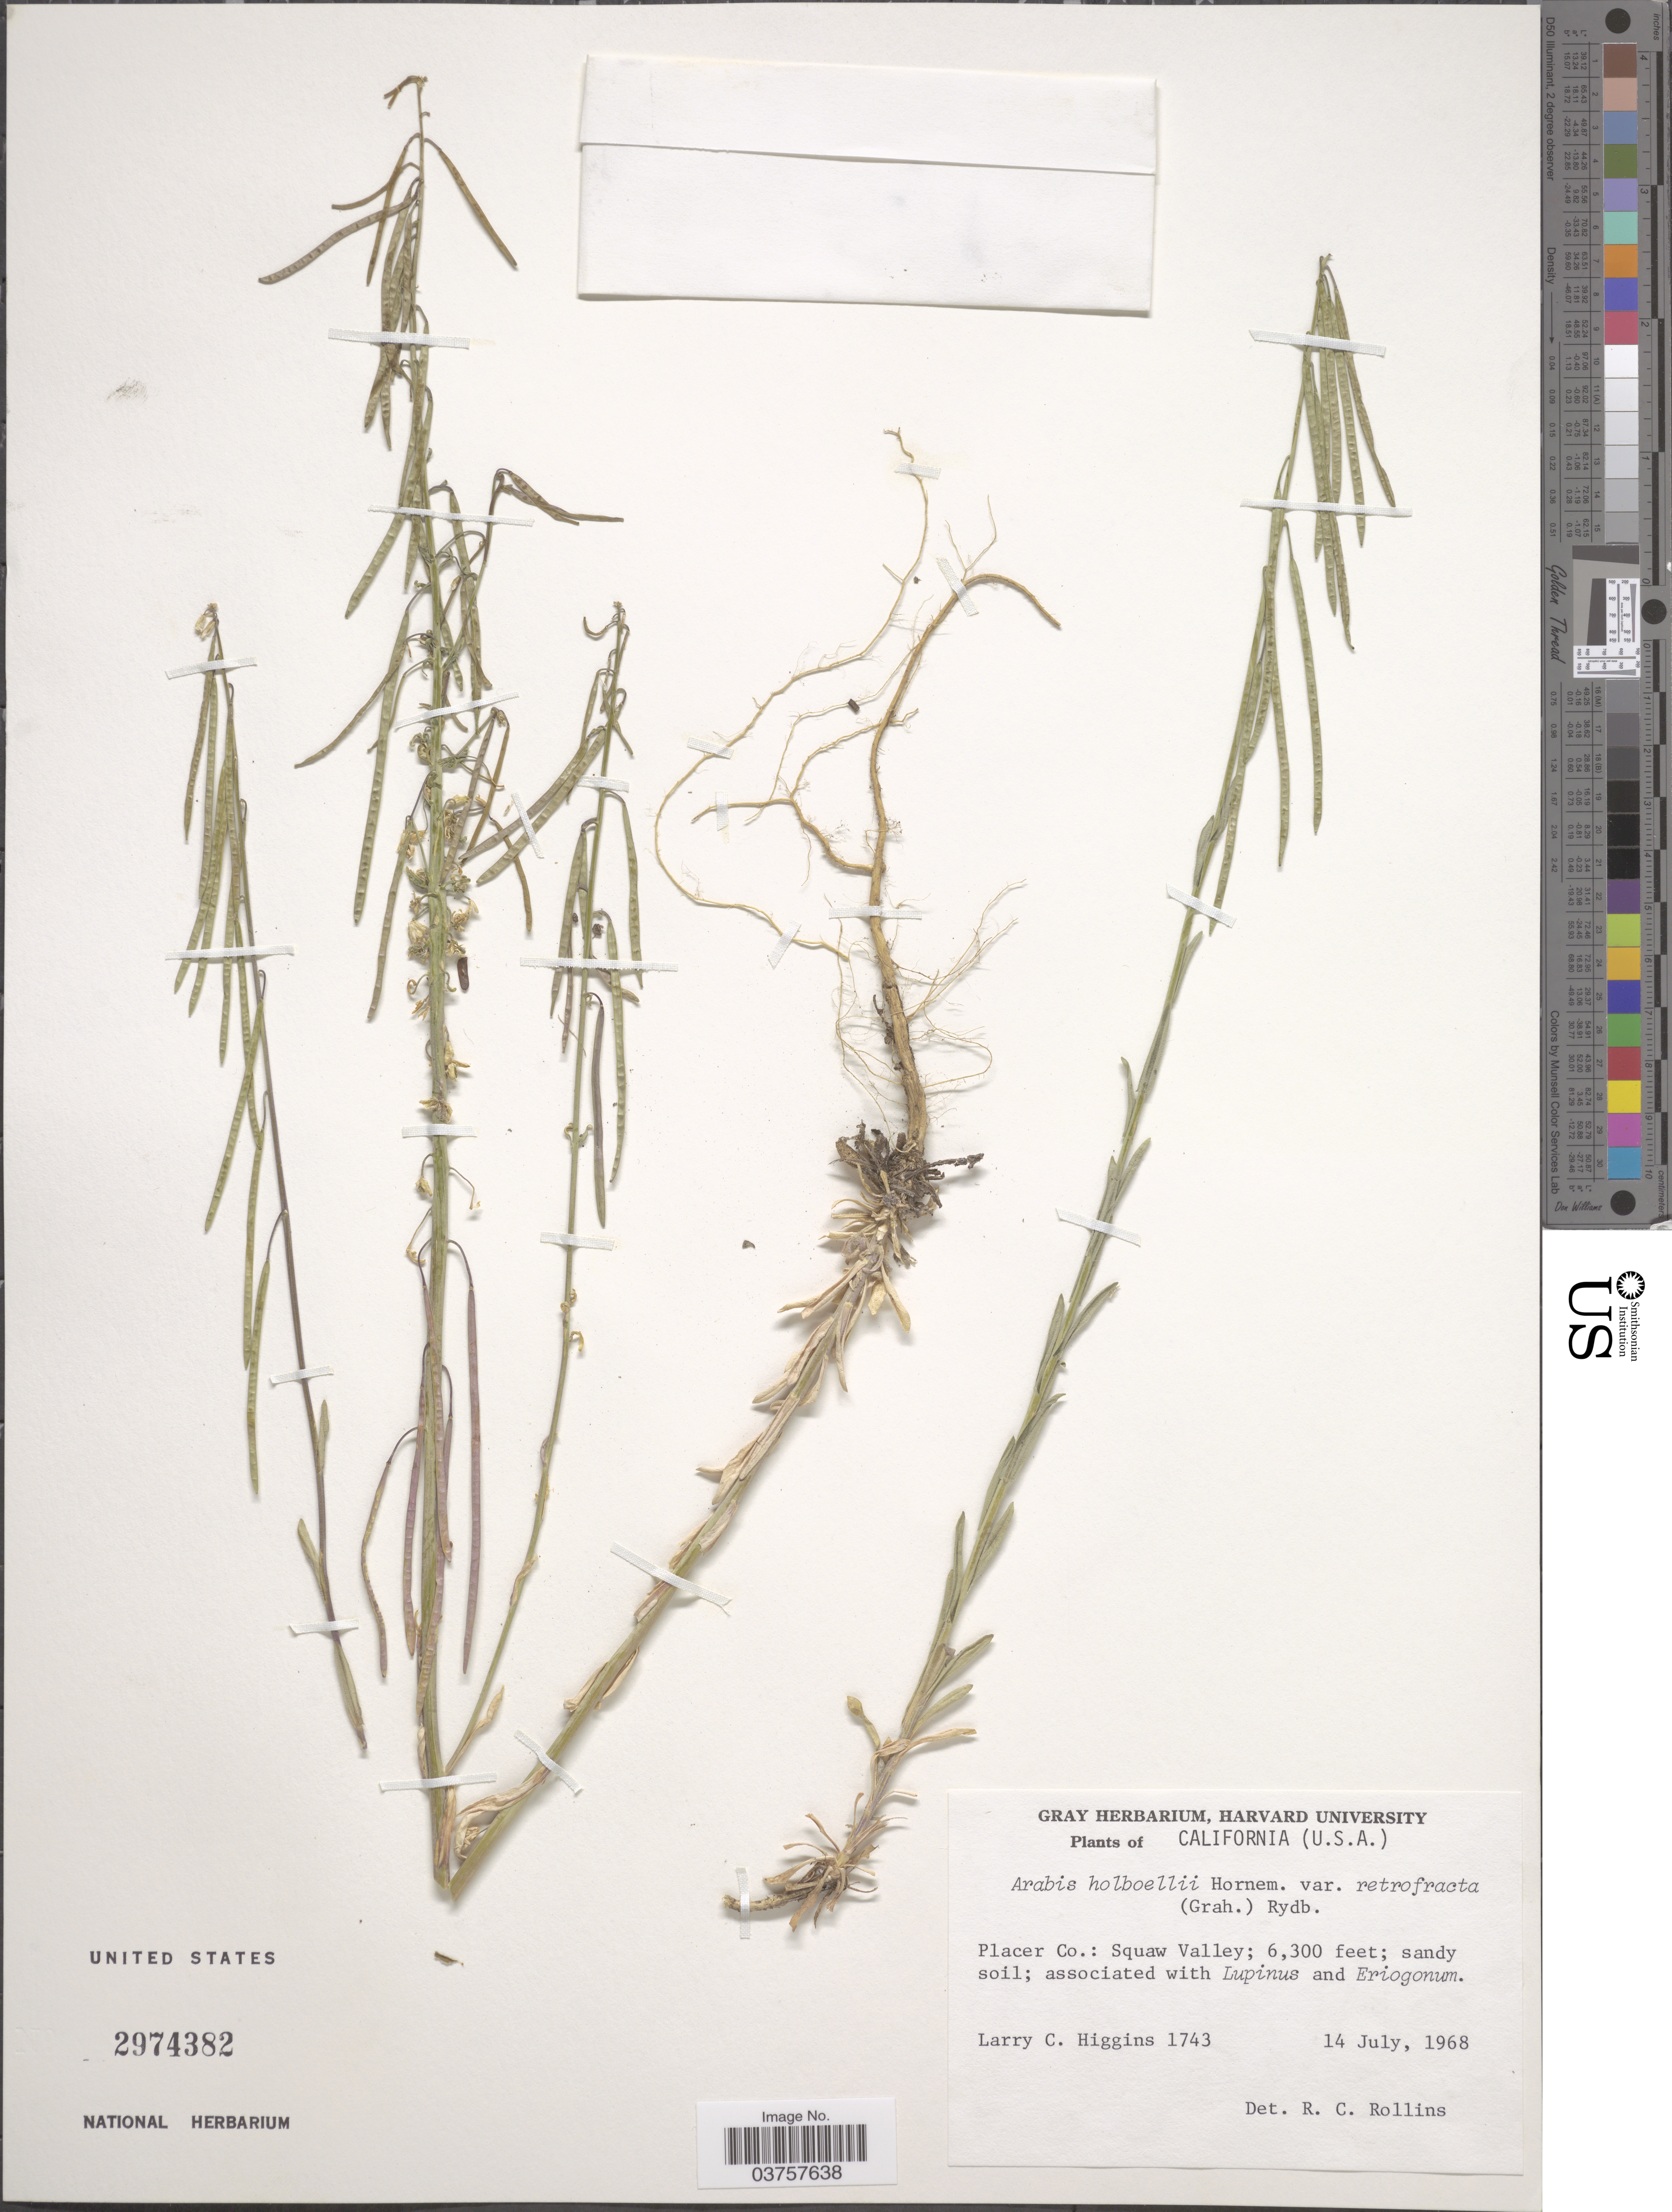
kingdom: Plantae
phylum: Tracheophyta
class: Magnoliopsida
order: Brassicales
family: Brassicaceae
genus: Arabis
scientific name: Arabis holboellii var. retrofracta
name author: Rydb.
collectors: L. Higgins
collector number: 1743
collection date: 1968-07-14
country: United States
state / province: California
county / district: Placer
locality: Placer Co.: Squaw Valley.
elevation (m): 1920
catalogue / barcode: US 2974382